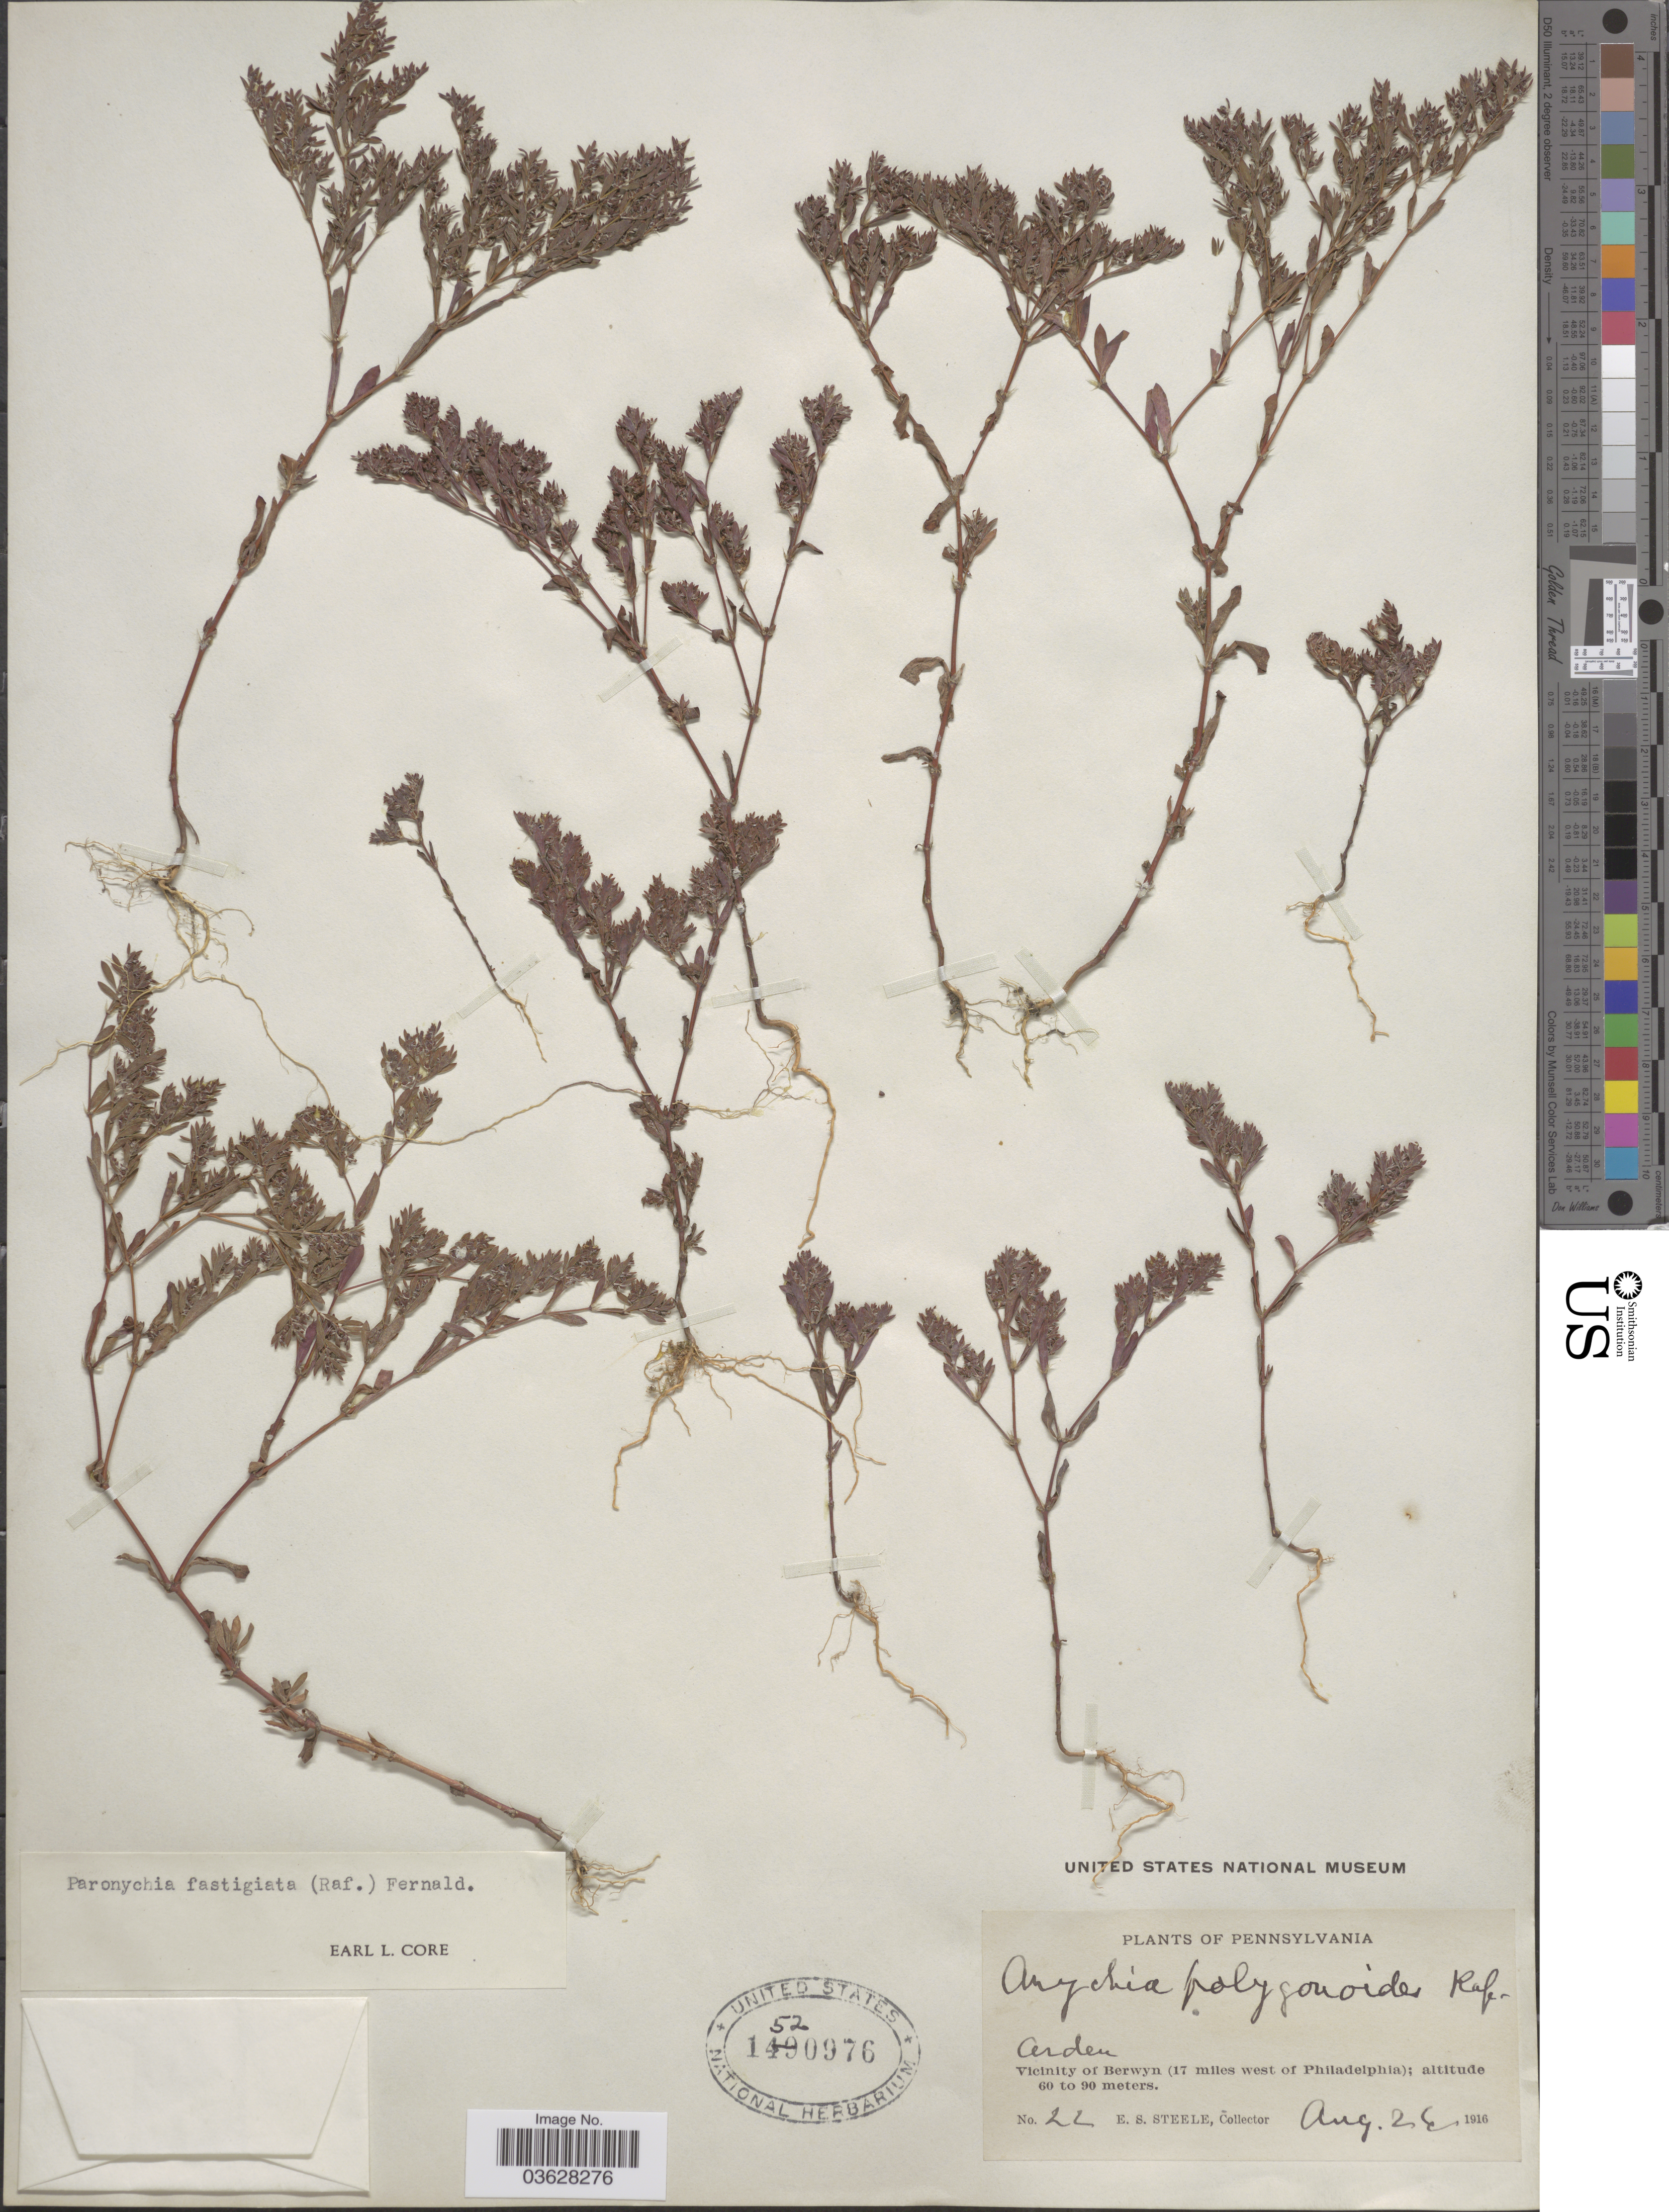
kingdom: Plantae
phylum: Tracheophyta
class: Magnoliopsida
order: Caryophyllales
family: Caryophyllaceae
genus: Paronychia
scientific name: Paronychia fastigiata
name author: (Raf.) Fernald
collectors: E. Steele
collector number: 22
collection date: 1916-08-26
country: United States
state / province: Pennsylvania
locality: Vicinity of Berwyn (17 miles west of Philadelphia).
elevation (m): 60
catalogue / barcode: US 1520976